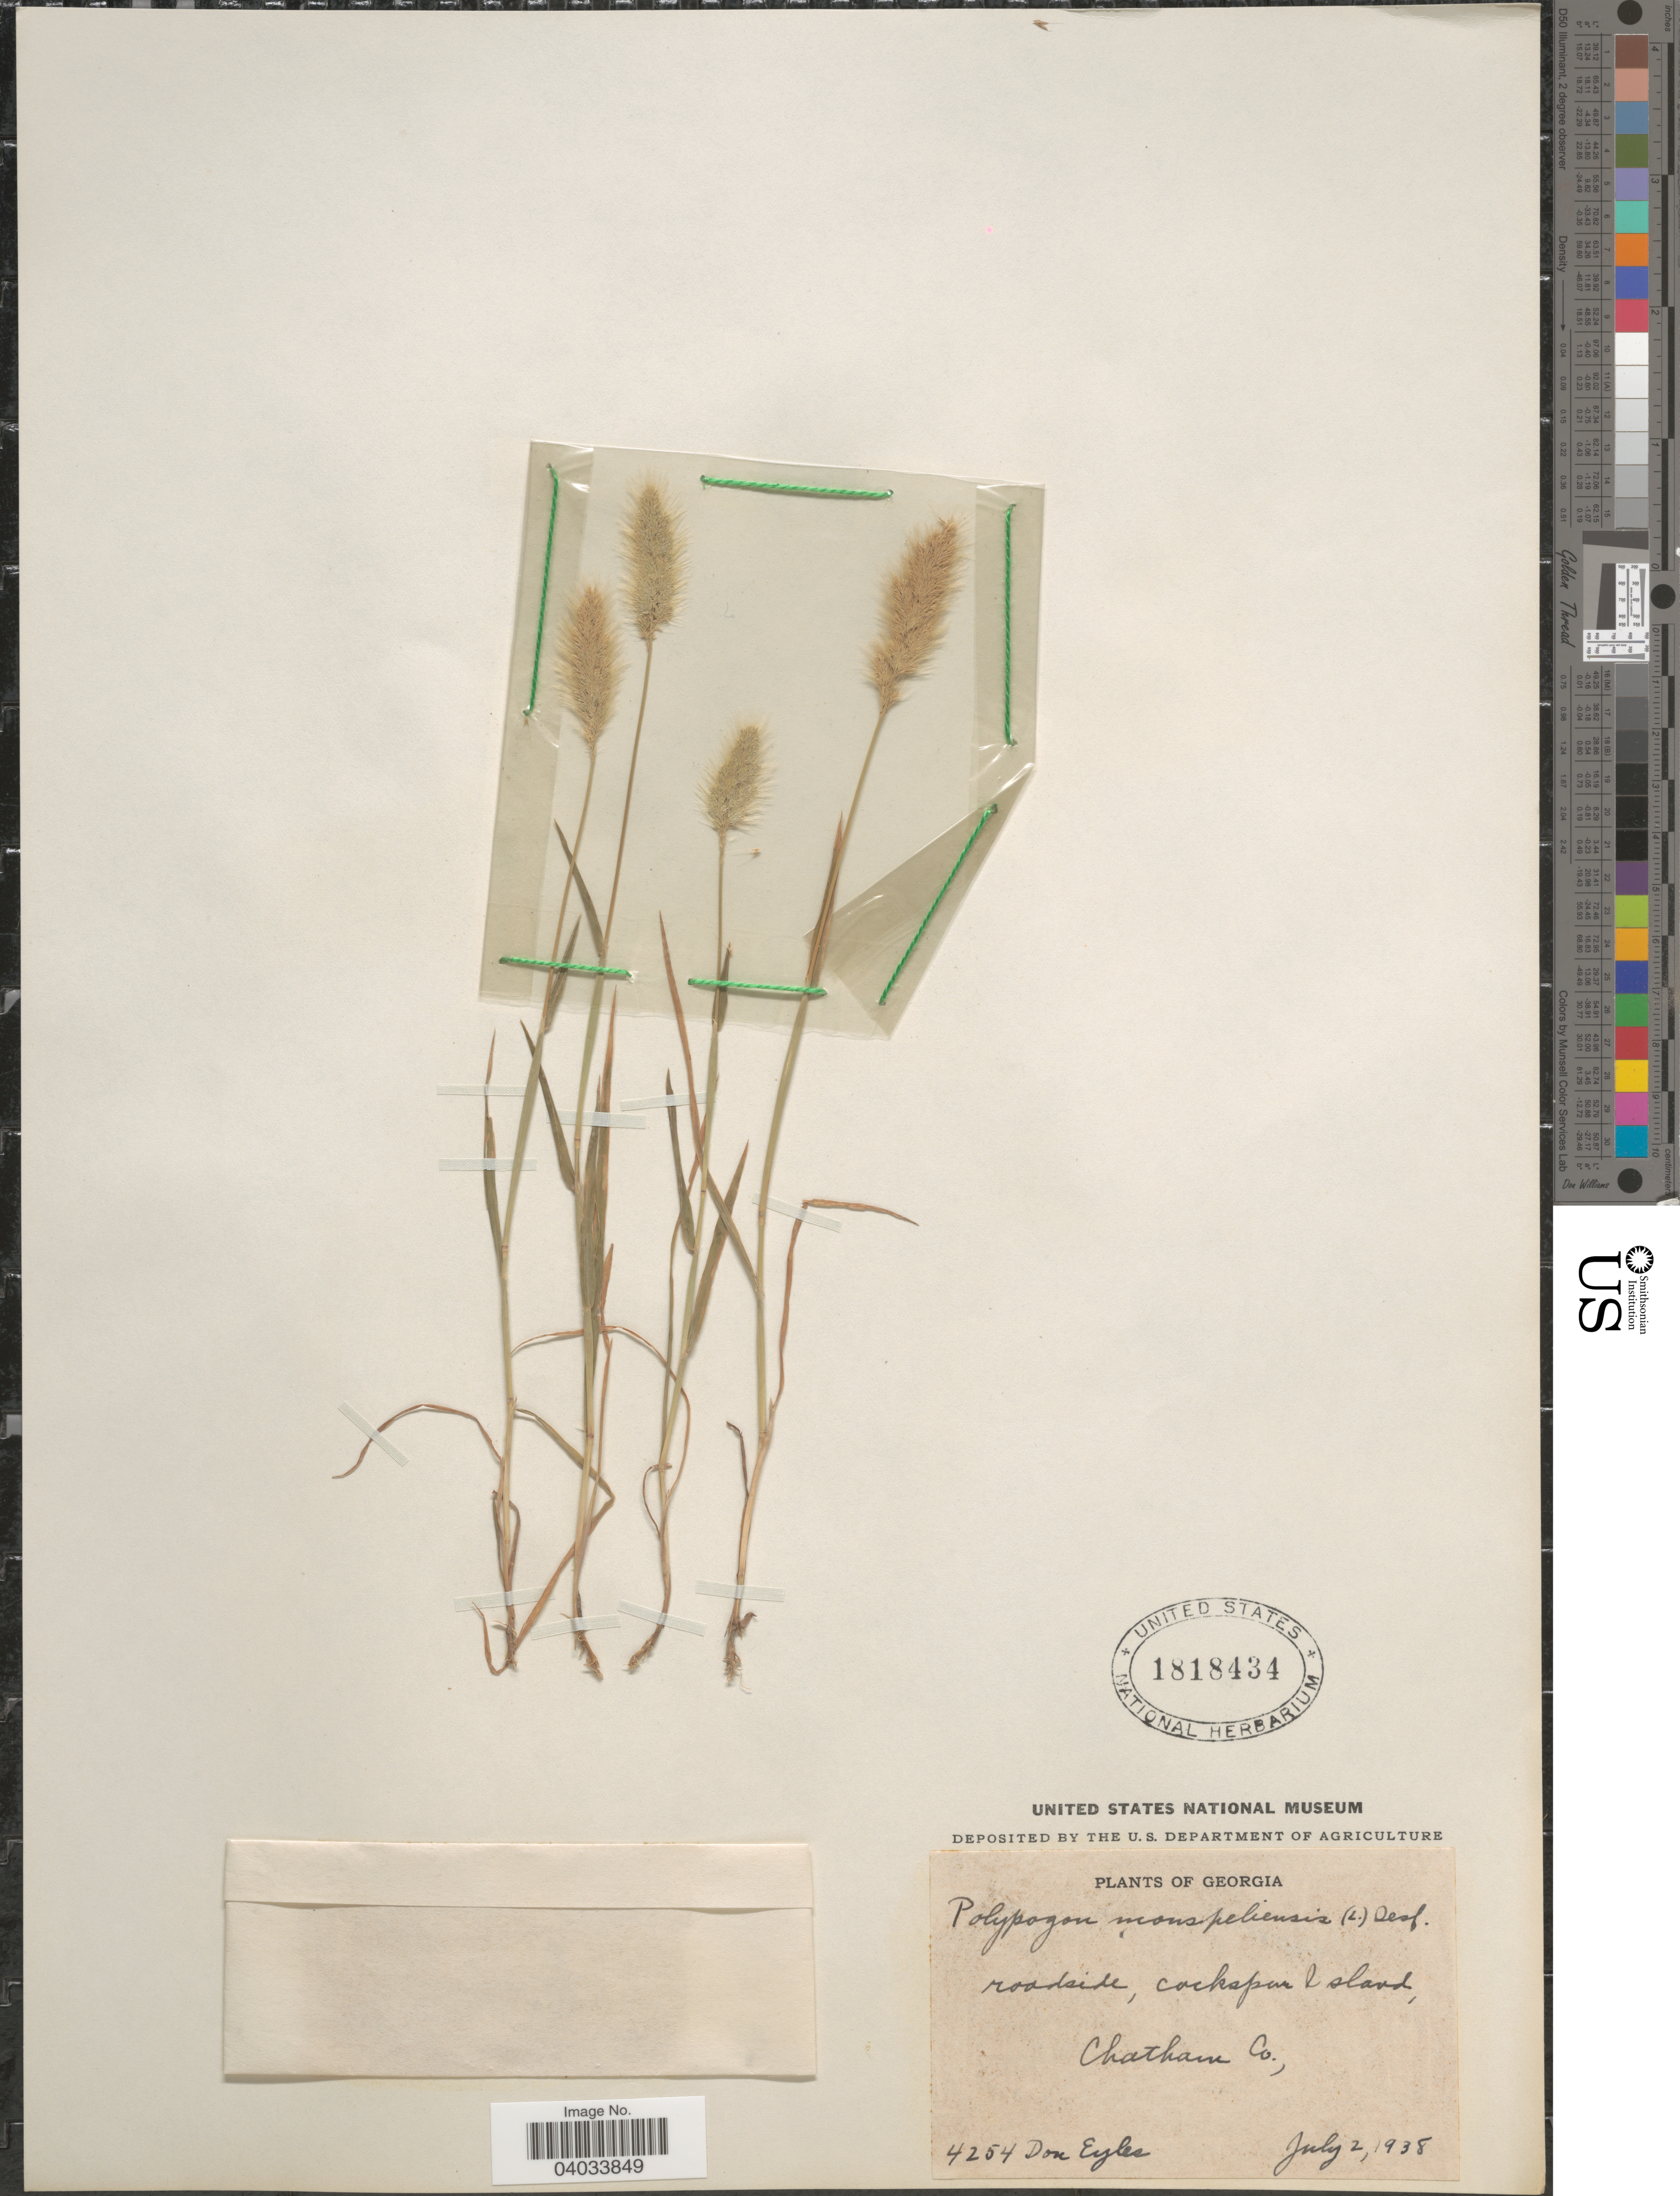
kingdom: Plantae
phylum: Tracheophyta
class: Liliopsida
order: Poales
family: Poaceae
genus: Polypogon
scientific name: Polypogon monspeliensis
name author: (L.) Desf.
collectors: D. Eyles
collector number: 4254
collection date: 1938-07-02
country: United States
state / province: Georgia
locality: Roadside, Cockspur Island, Chatham Co.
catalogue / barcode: US 1818434